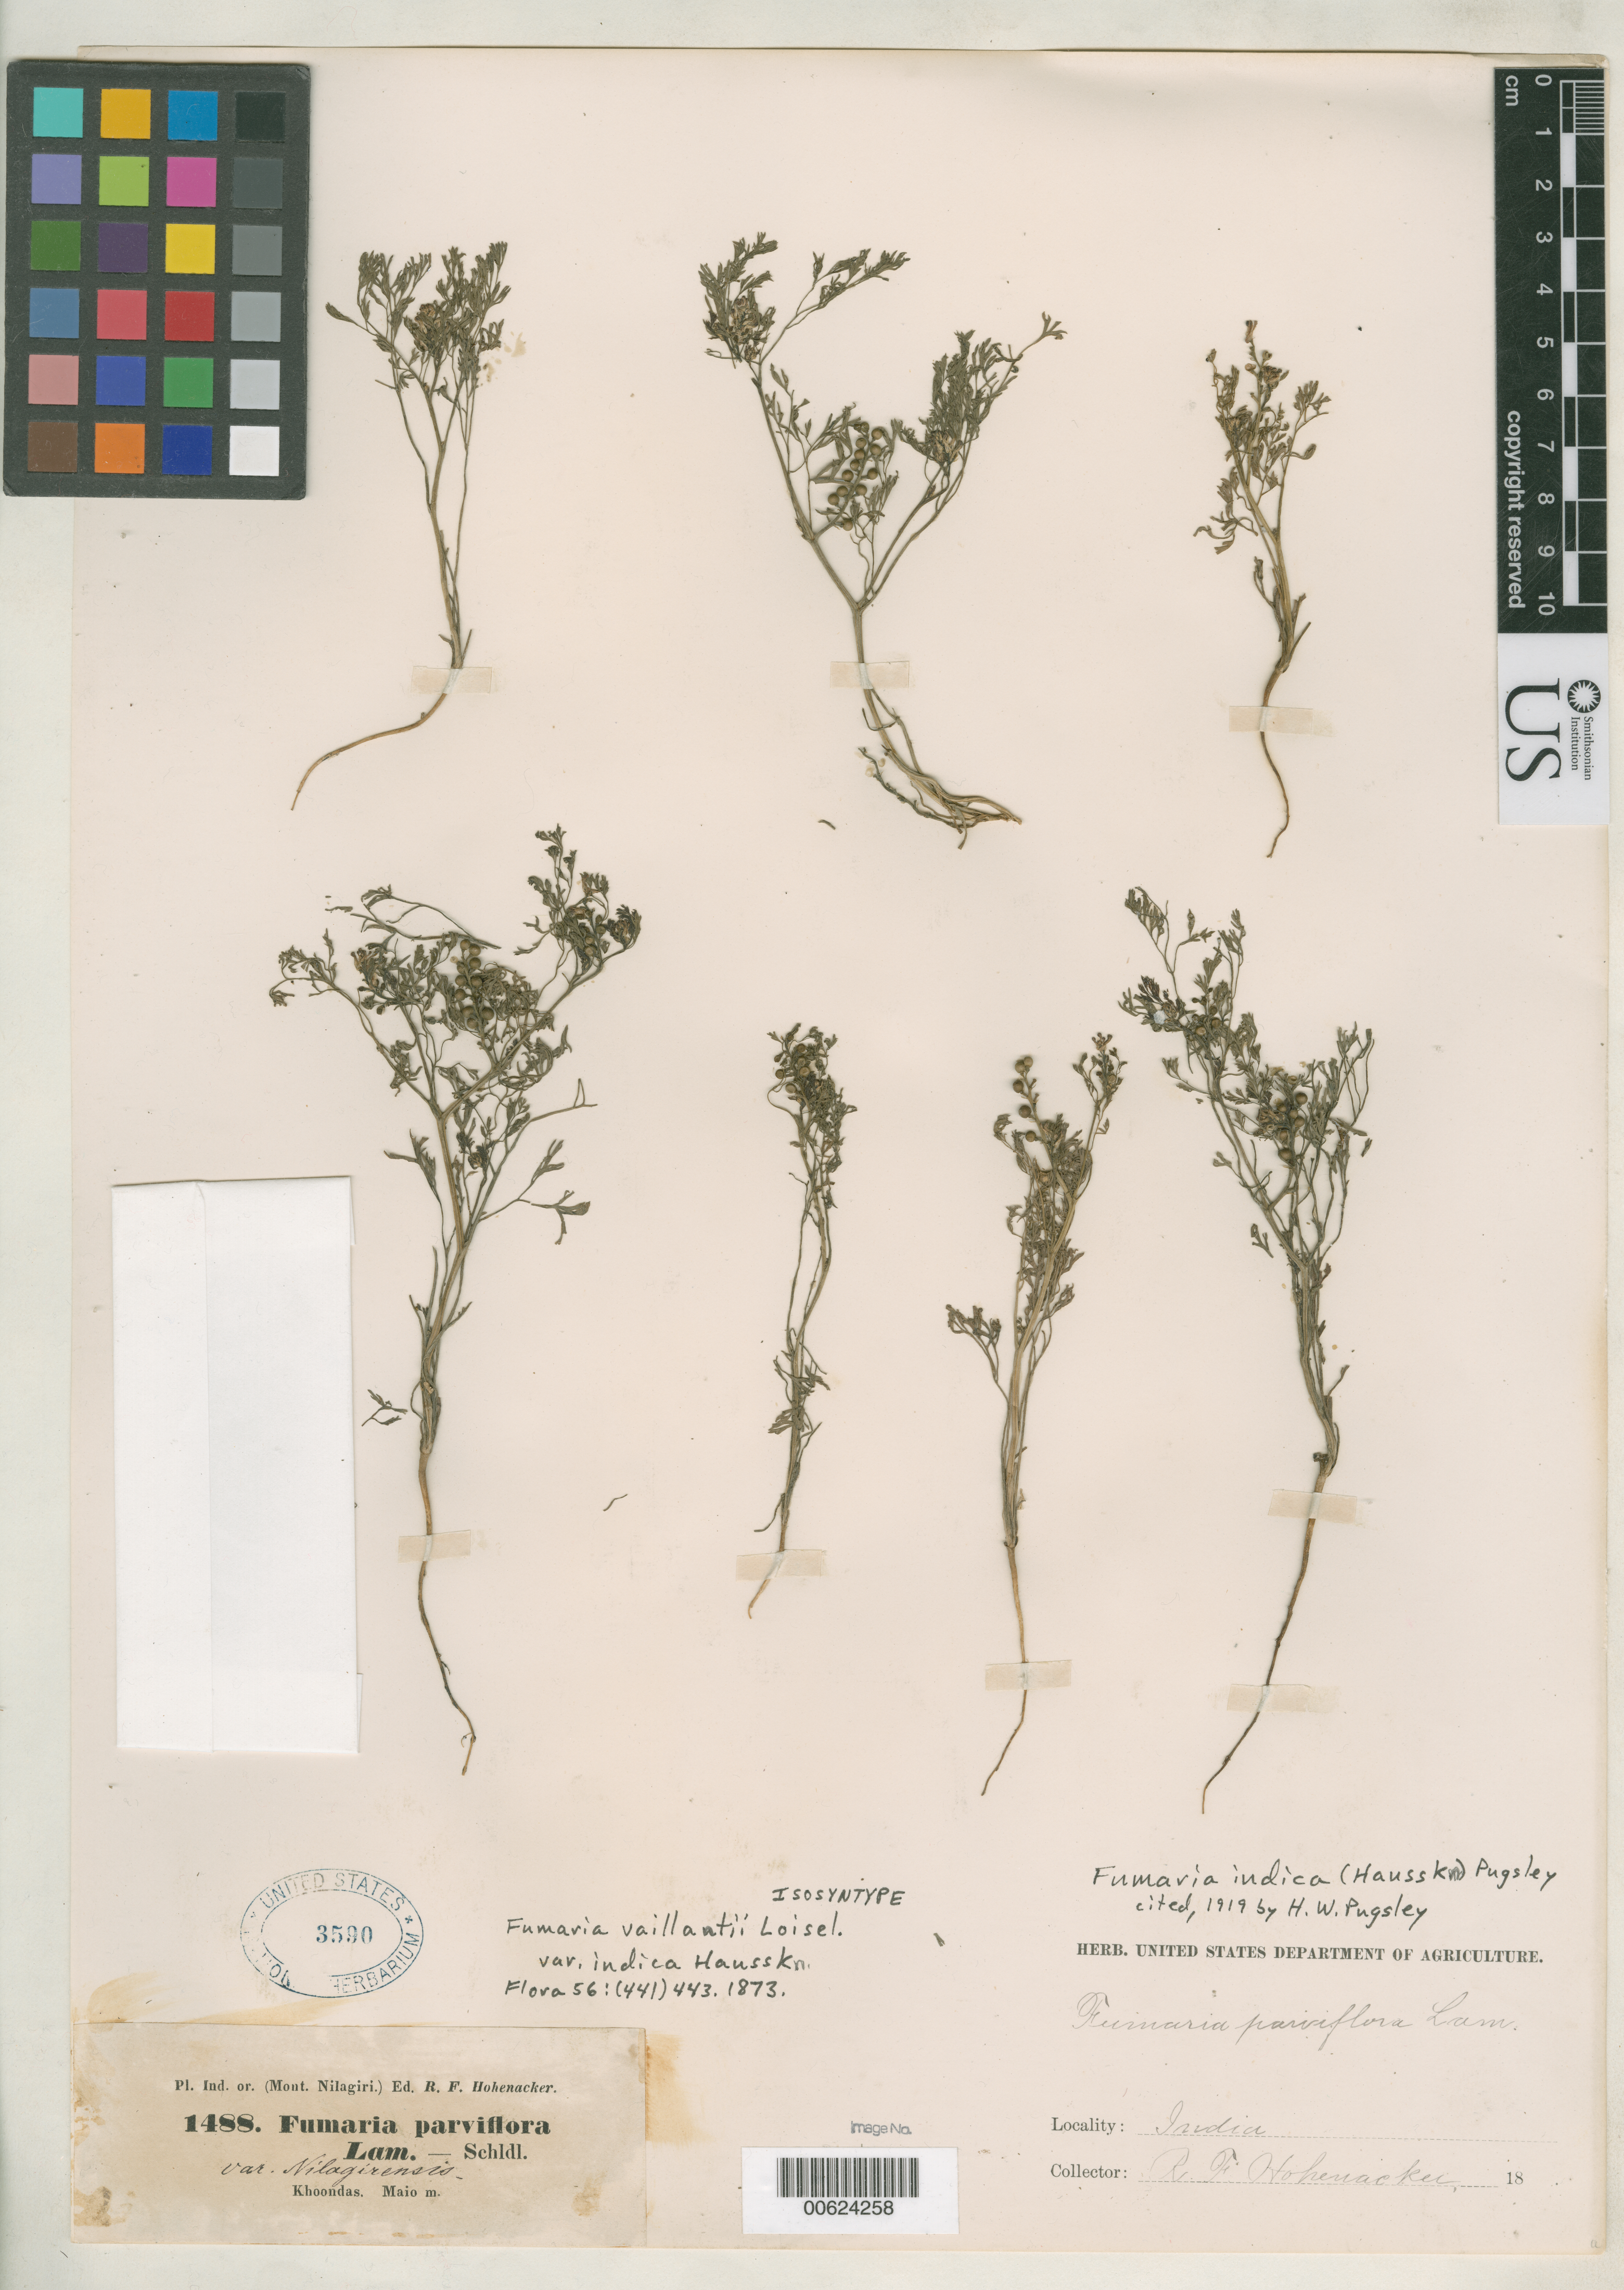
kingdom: Plantae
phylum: Tracheophyta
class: Magnoliopsida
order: Ranunculales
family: Papaveraceae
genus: Fumaria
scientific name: Fumaria vaillautii var. indica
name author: Hausskn.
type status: Isotype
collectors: R. F. Hohenacker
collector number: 1488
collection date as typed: May 18--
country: India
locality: Khoondas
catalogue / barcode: US 3590